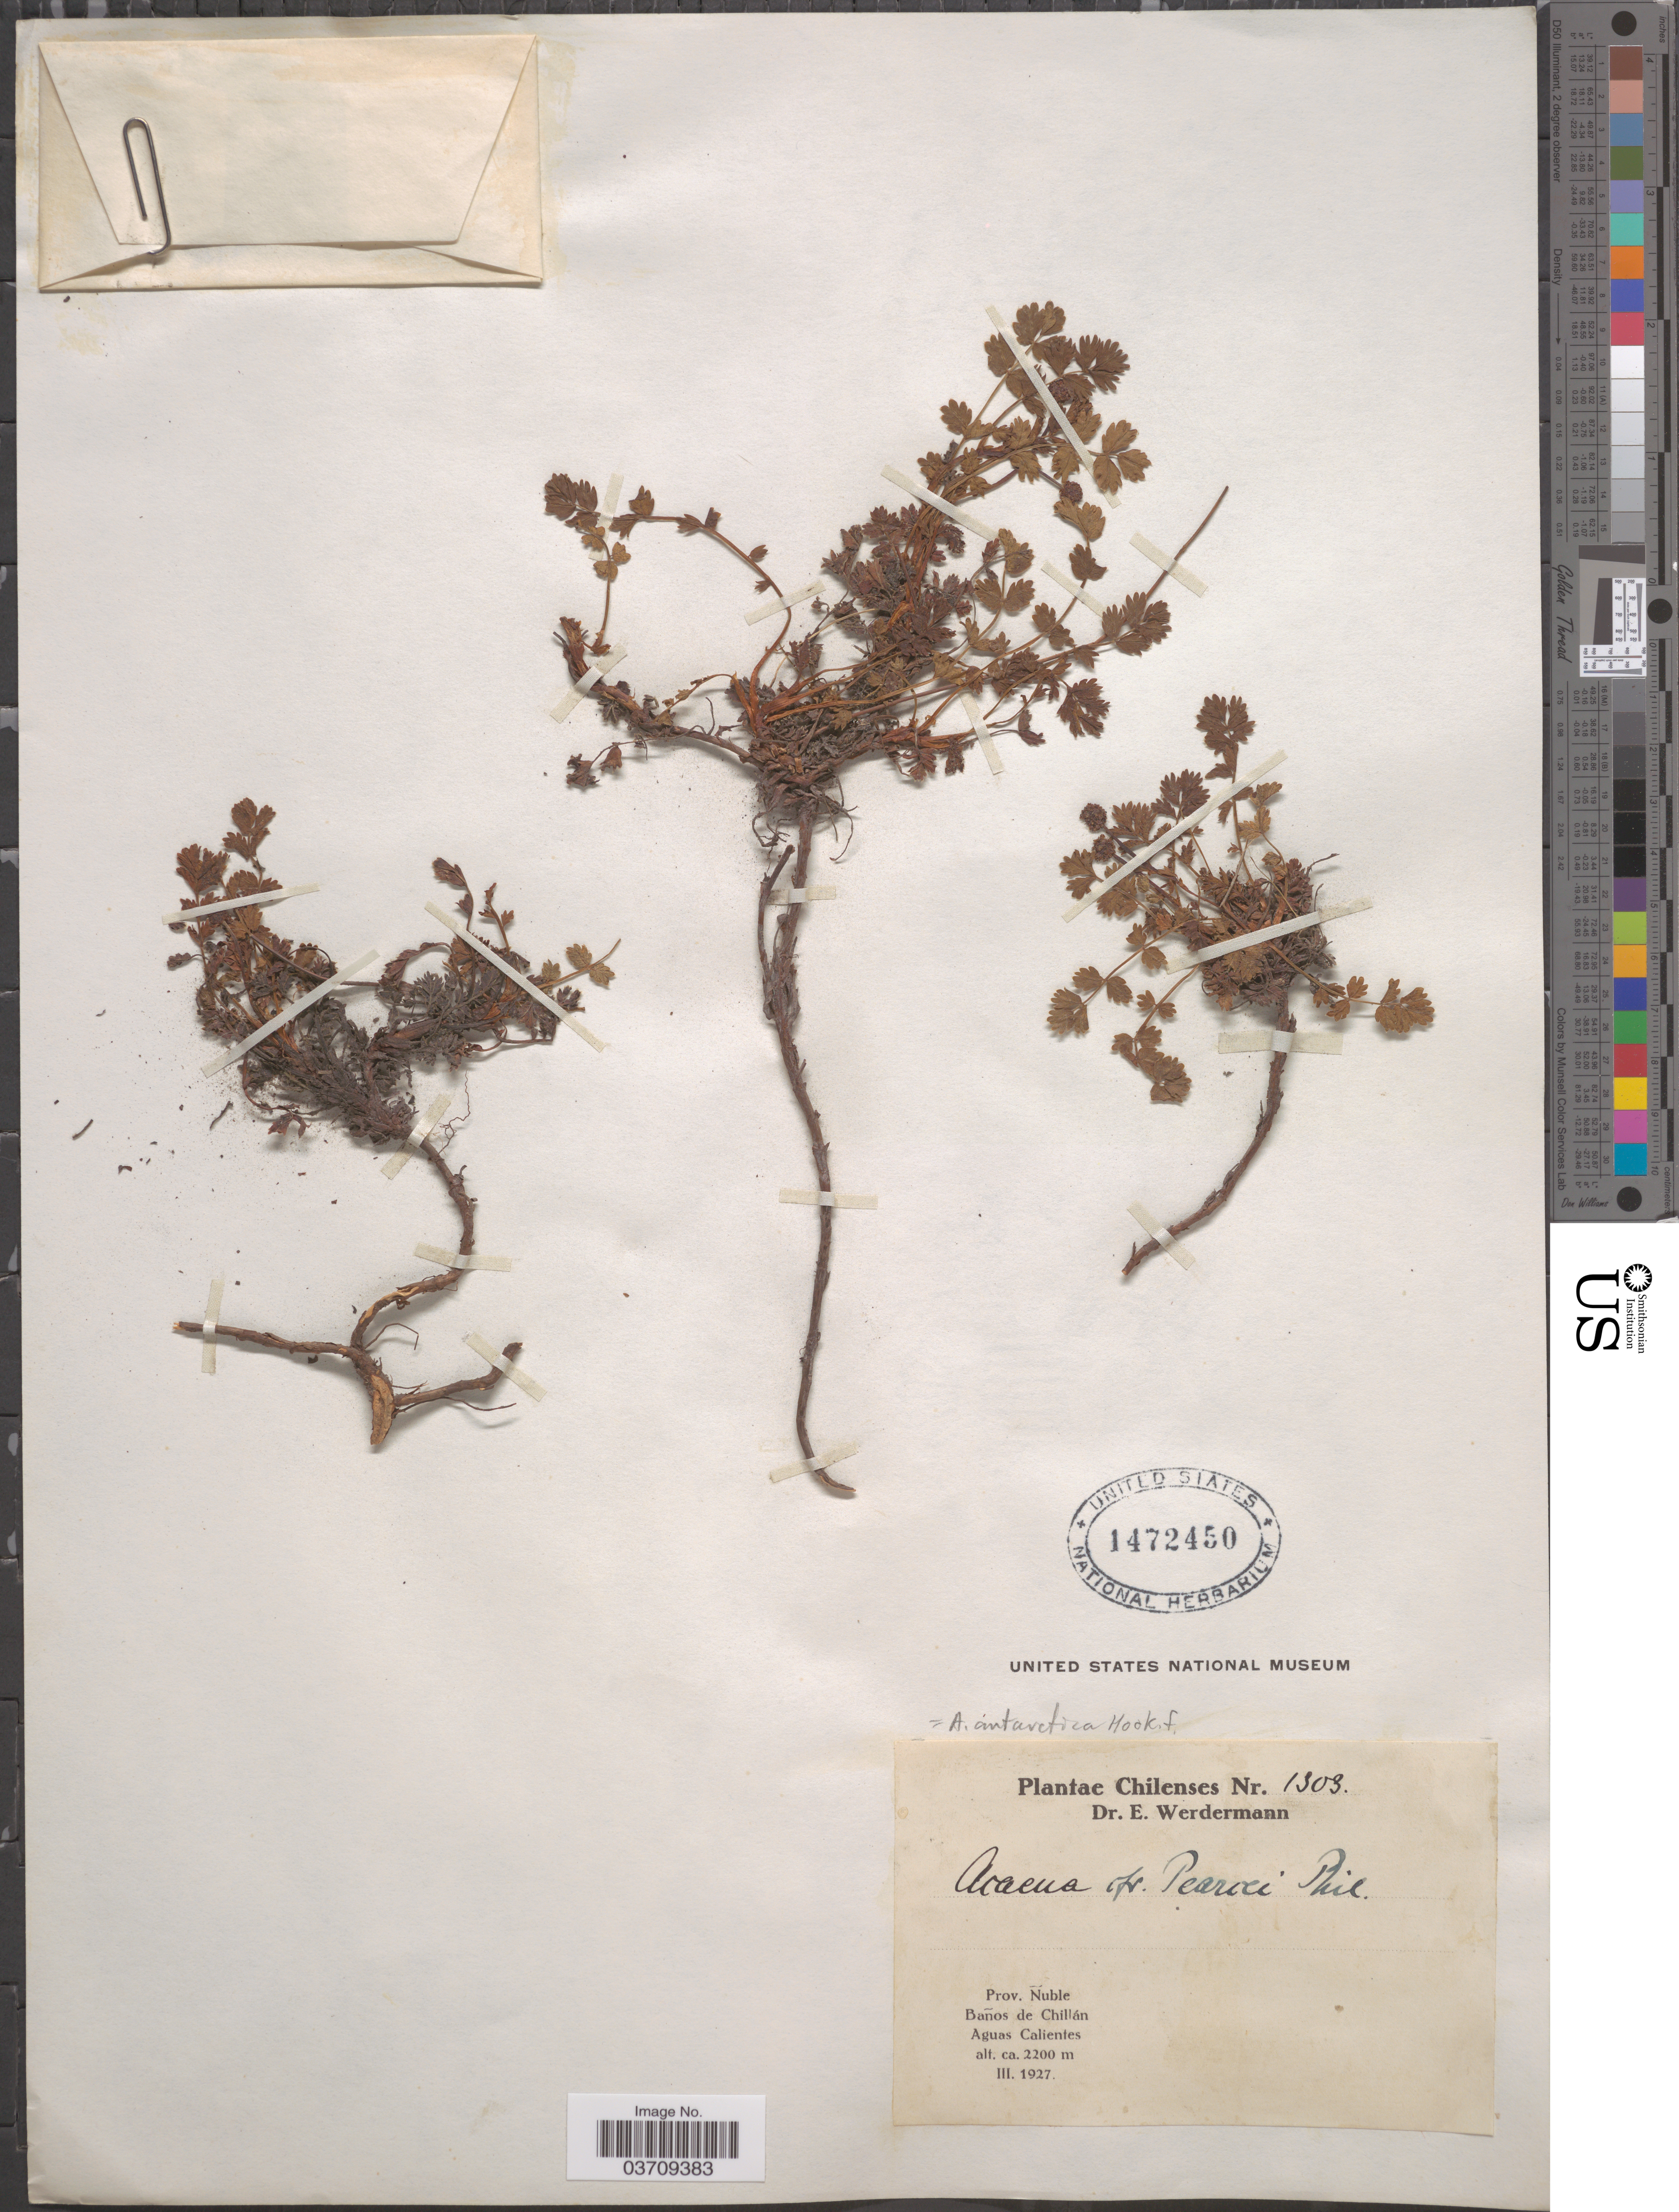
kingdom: Plantae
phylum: Tracheophyta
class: Magnoliopsida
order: Rosales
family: Rosaceae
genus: Acaena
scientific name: Acaena antarctica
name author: Hook. f.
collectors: E. Werdermann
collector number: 1303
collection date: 1927-03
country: Chile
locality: Prov. Nuble. Baños de Chillán. Aguas Calientes.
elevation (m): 2200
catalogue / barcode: US 1472450